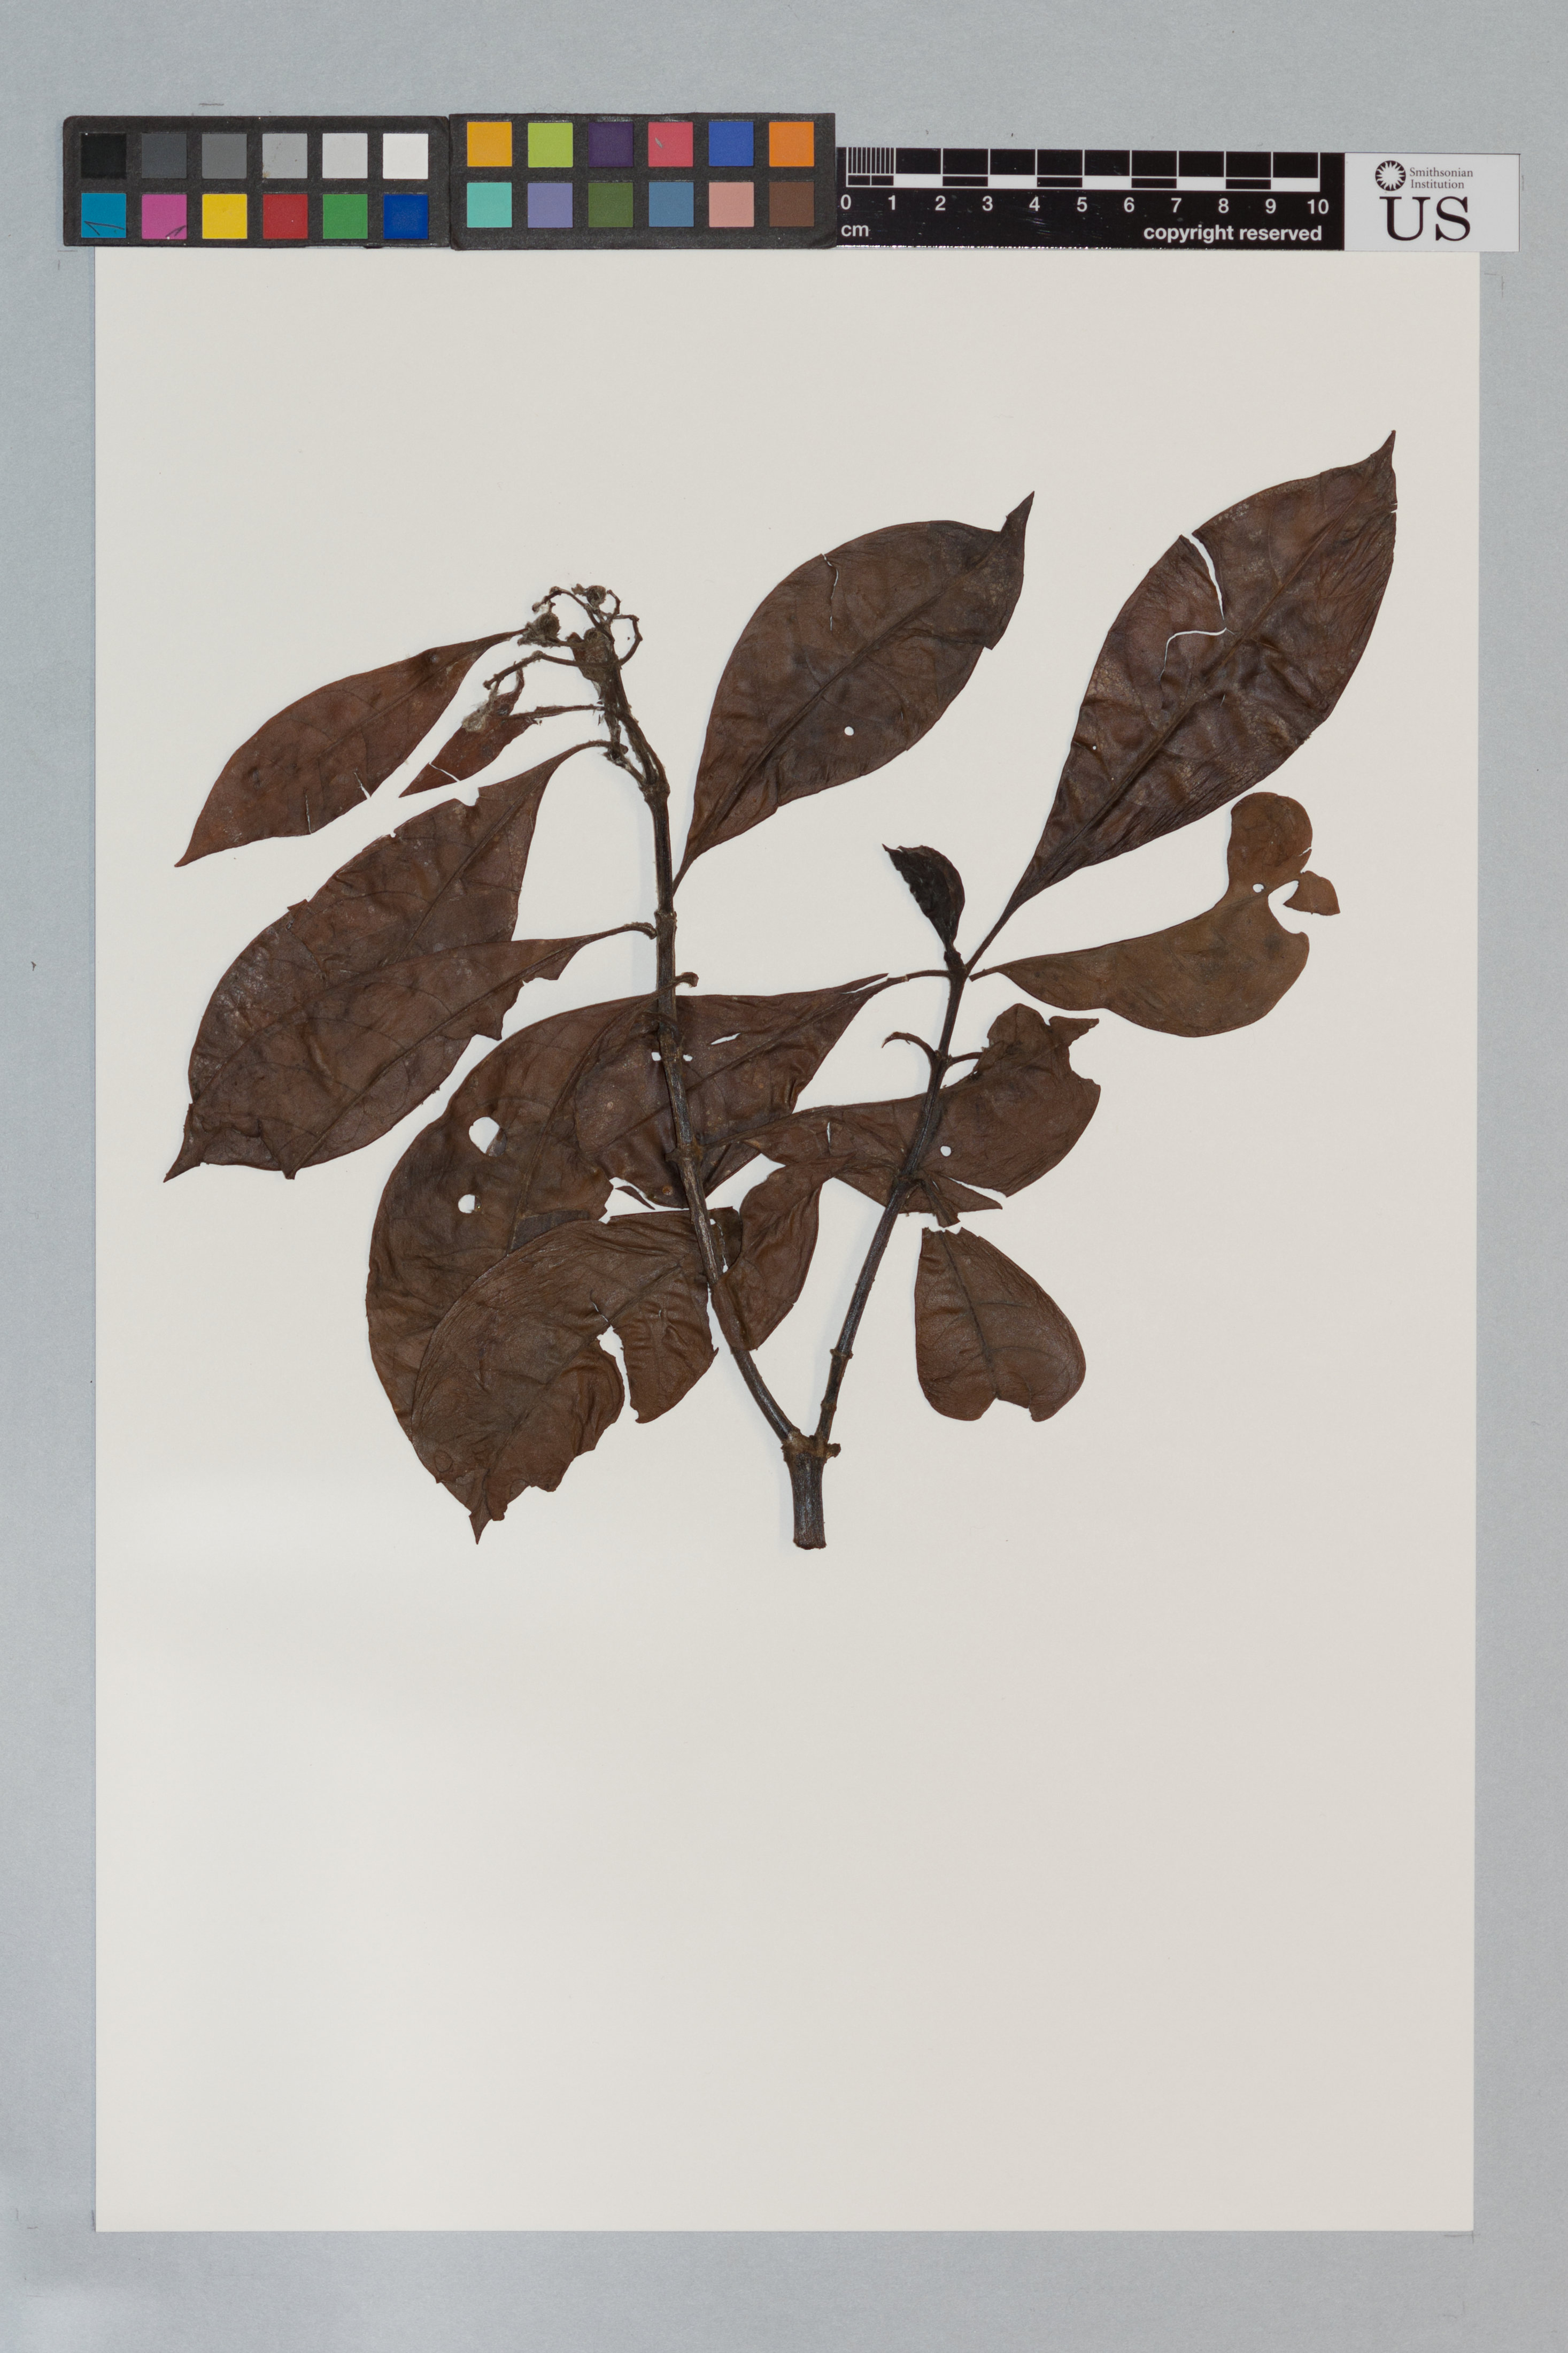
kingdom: Plantae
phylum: Tracheophyta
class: Magnoliopsida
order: Gentianales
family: Rubiaceae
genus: Psychotria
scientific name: Psychotria anceps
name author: Kunth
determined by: Taylor, Charlotte M.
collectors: J. J. Pipoly, A. Lorrimer & H. Godfrey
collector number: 7424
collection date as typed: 24 May 1986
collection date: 1986-05-24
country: Guyana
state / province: Demerara-Mahaica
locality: Yarowkabra settlement and Forestry Commission Station ca. 3.5 km S of station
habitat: Disturbed white sand savanna and gallery forest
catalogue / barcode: US 3131278